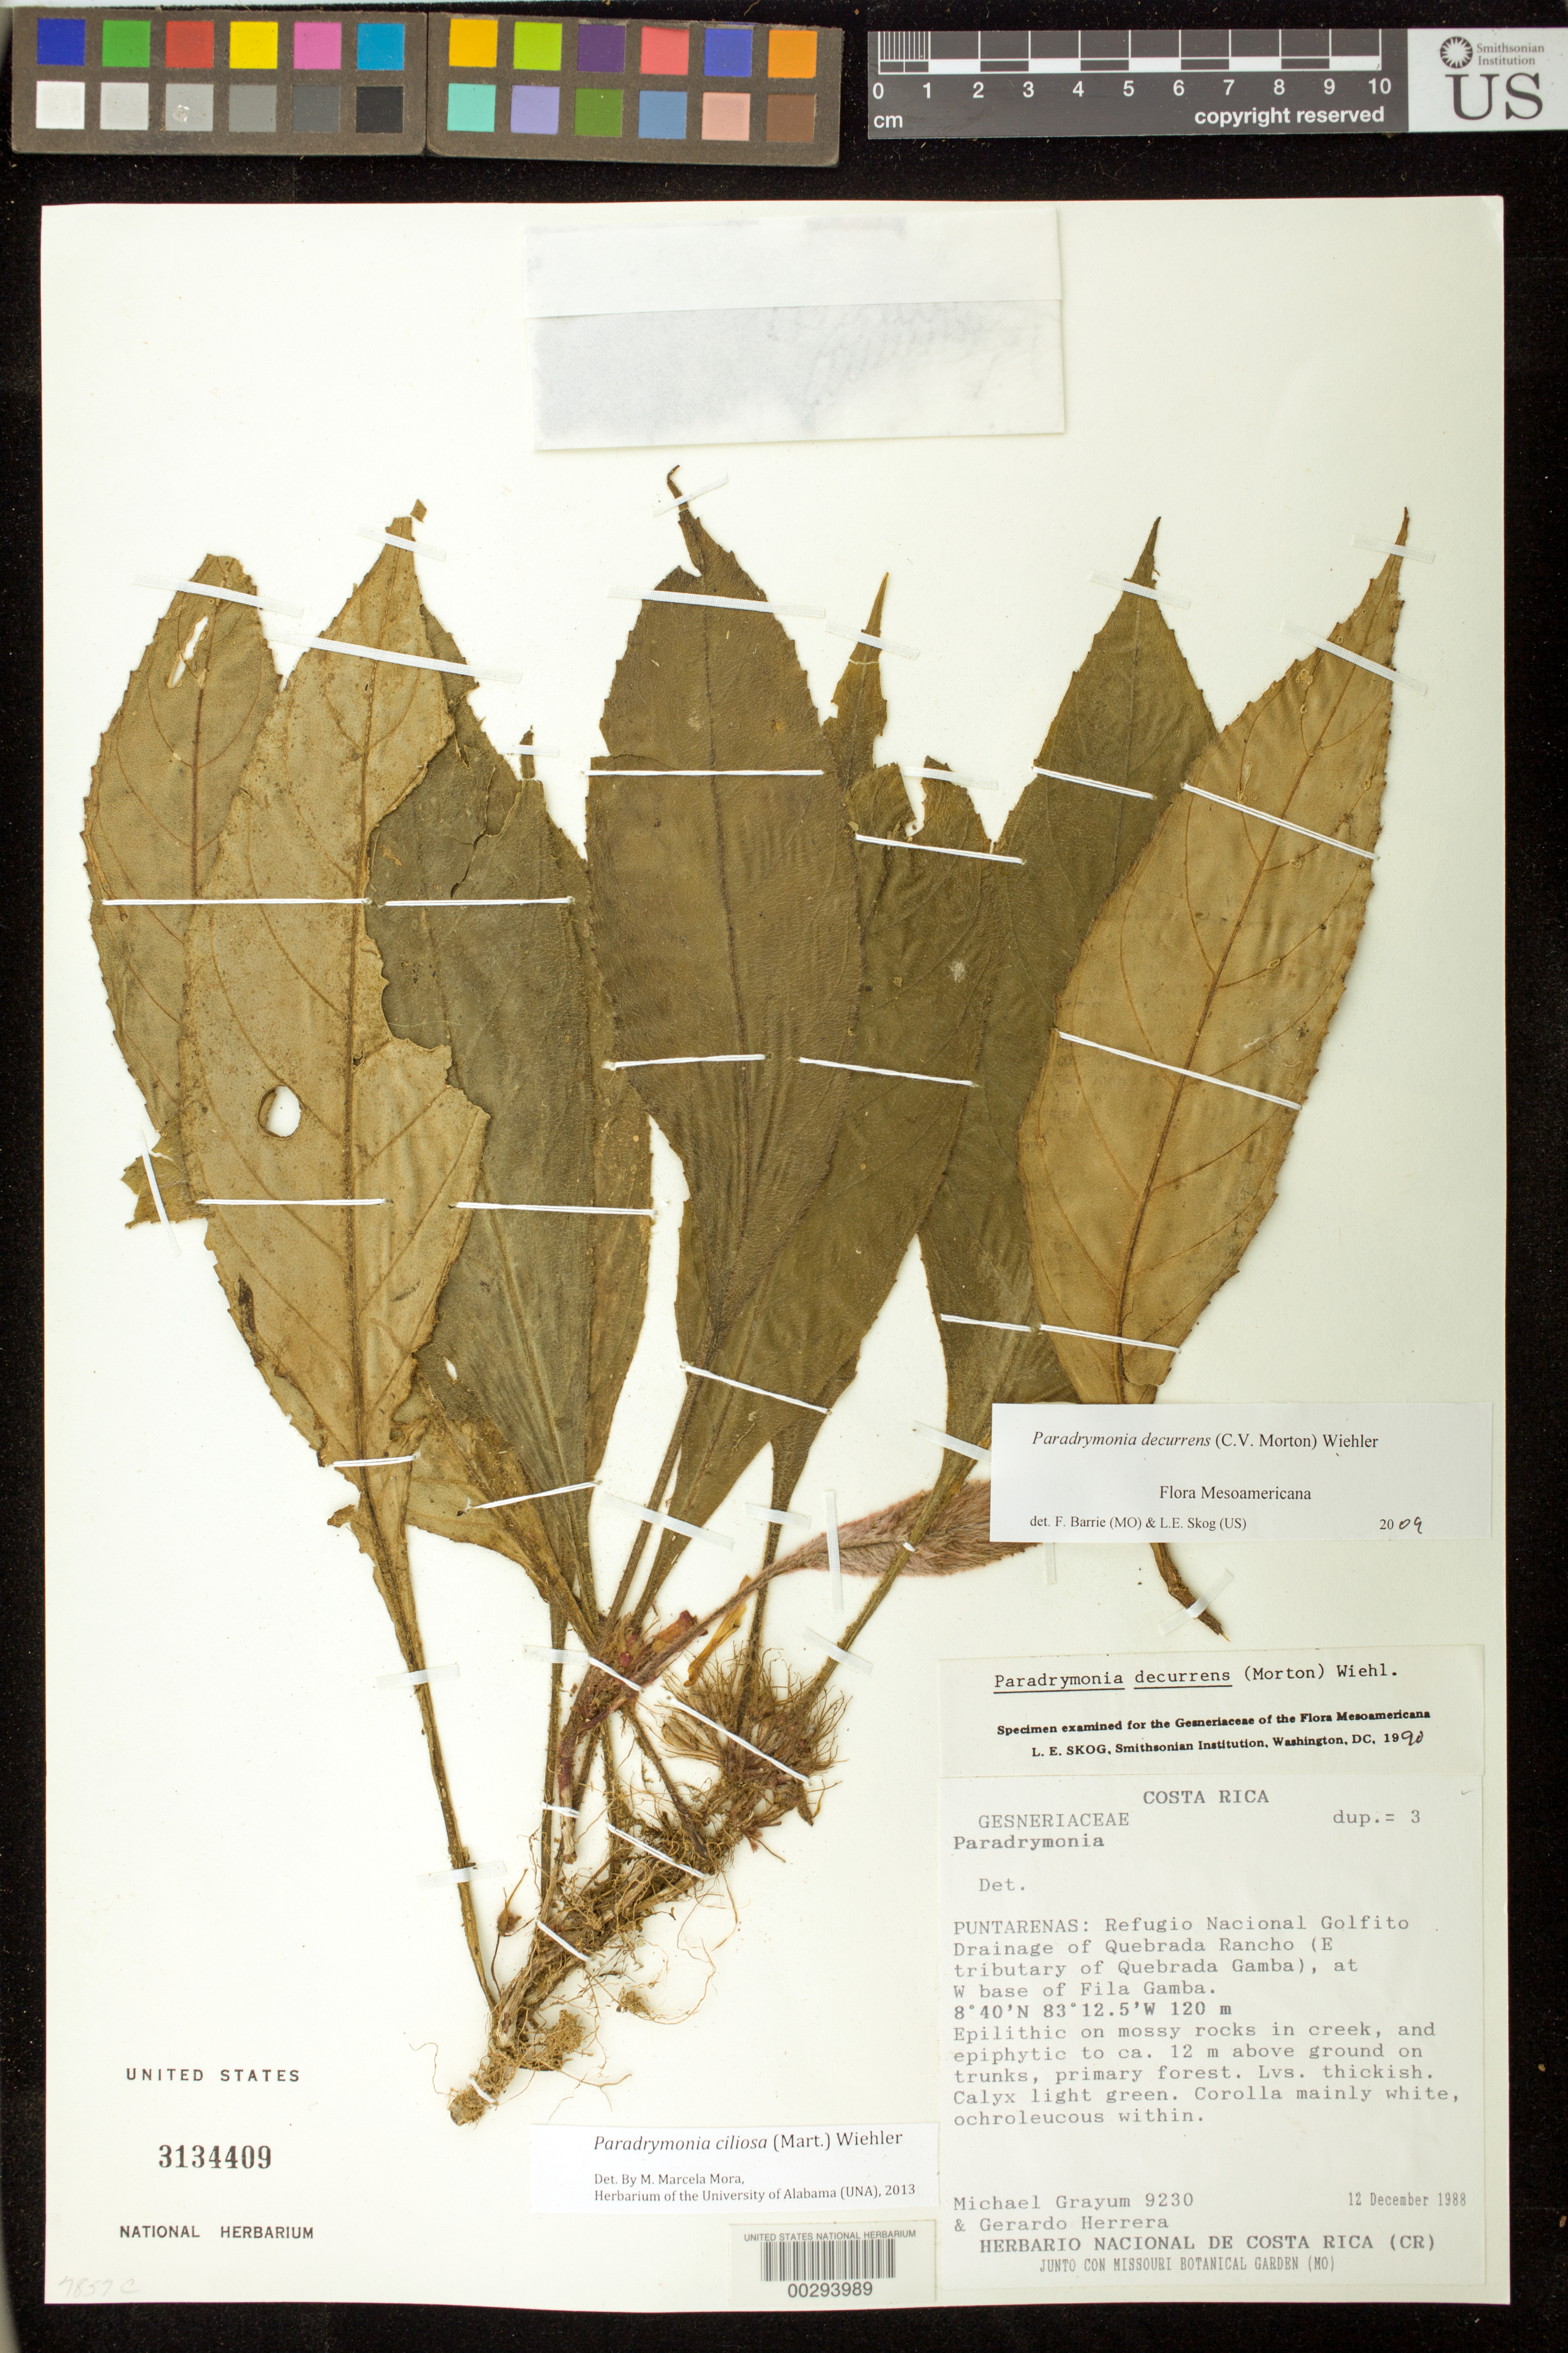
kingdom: Plantae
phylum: Tracheophyta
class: Magnoliopsida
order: Lamiales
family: Gesneriaceae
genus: Paradrymonia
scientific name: Paradrymonia ciliosa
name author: (Mart.) Wiehler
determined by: Mora, M. Marcela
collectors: M. H. Grayum & G. Herrera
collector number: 9230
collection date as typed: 12 Dec 1988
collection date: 1988-12-12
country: Costa Rica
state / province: Puntarenas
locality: Refugio Nacional Golfito, drainage of Quebrada Rancho (E tributary of Quebrada Gamba), at W base of Fila Gamba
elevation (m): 120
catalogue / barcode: US 3134409